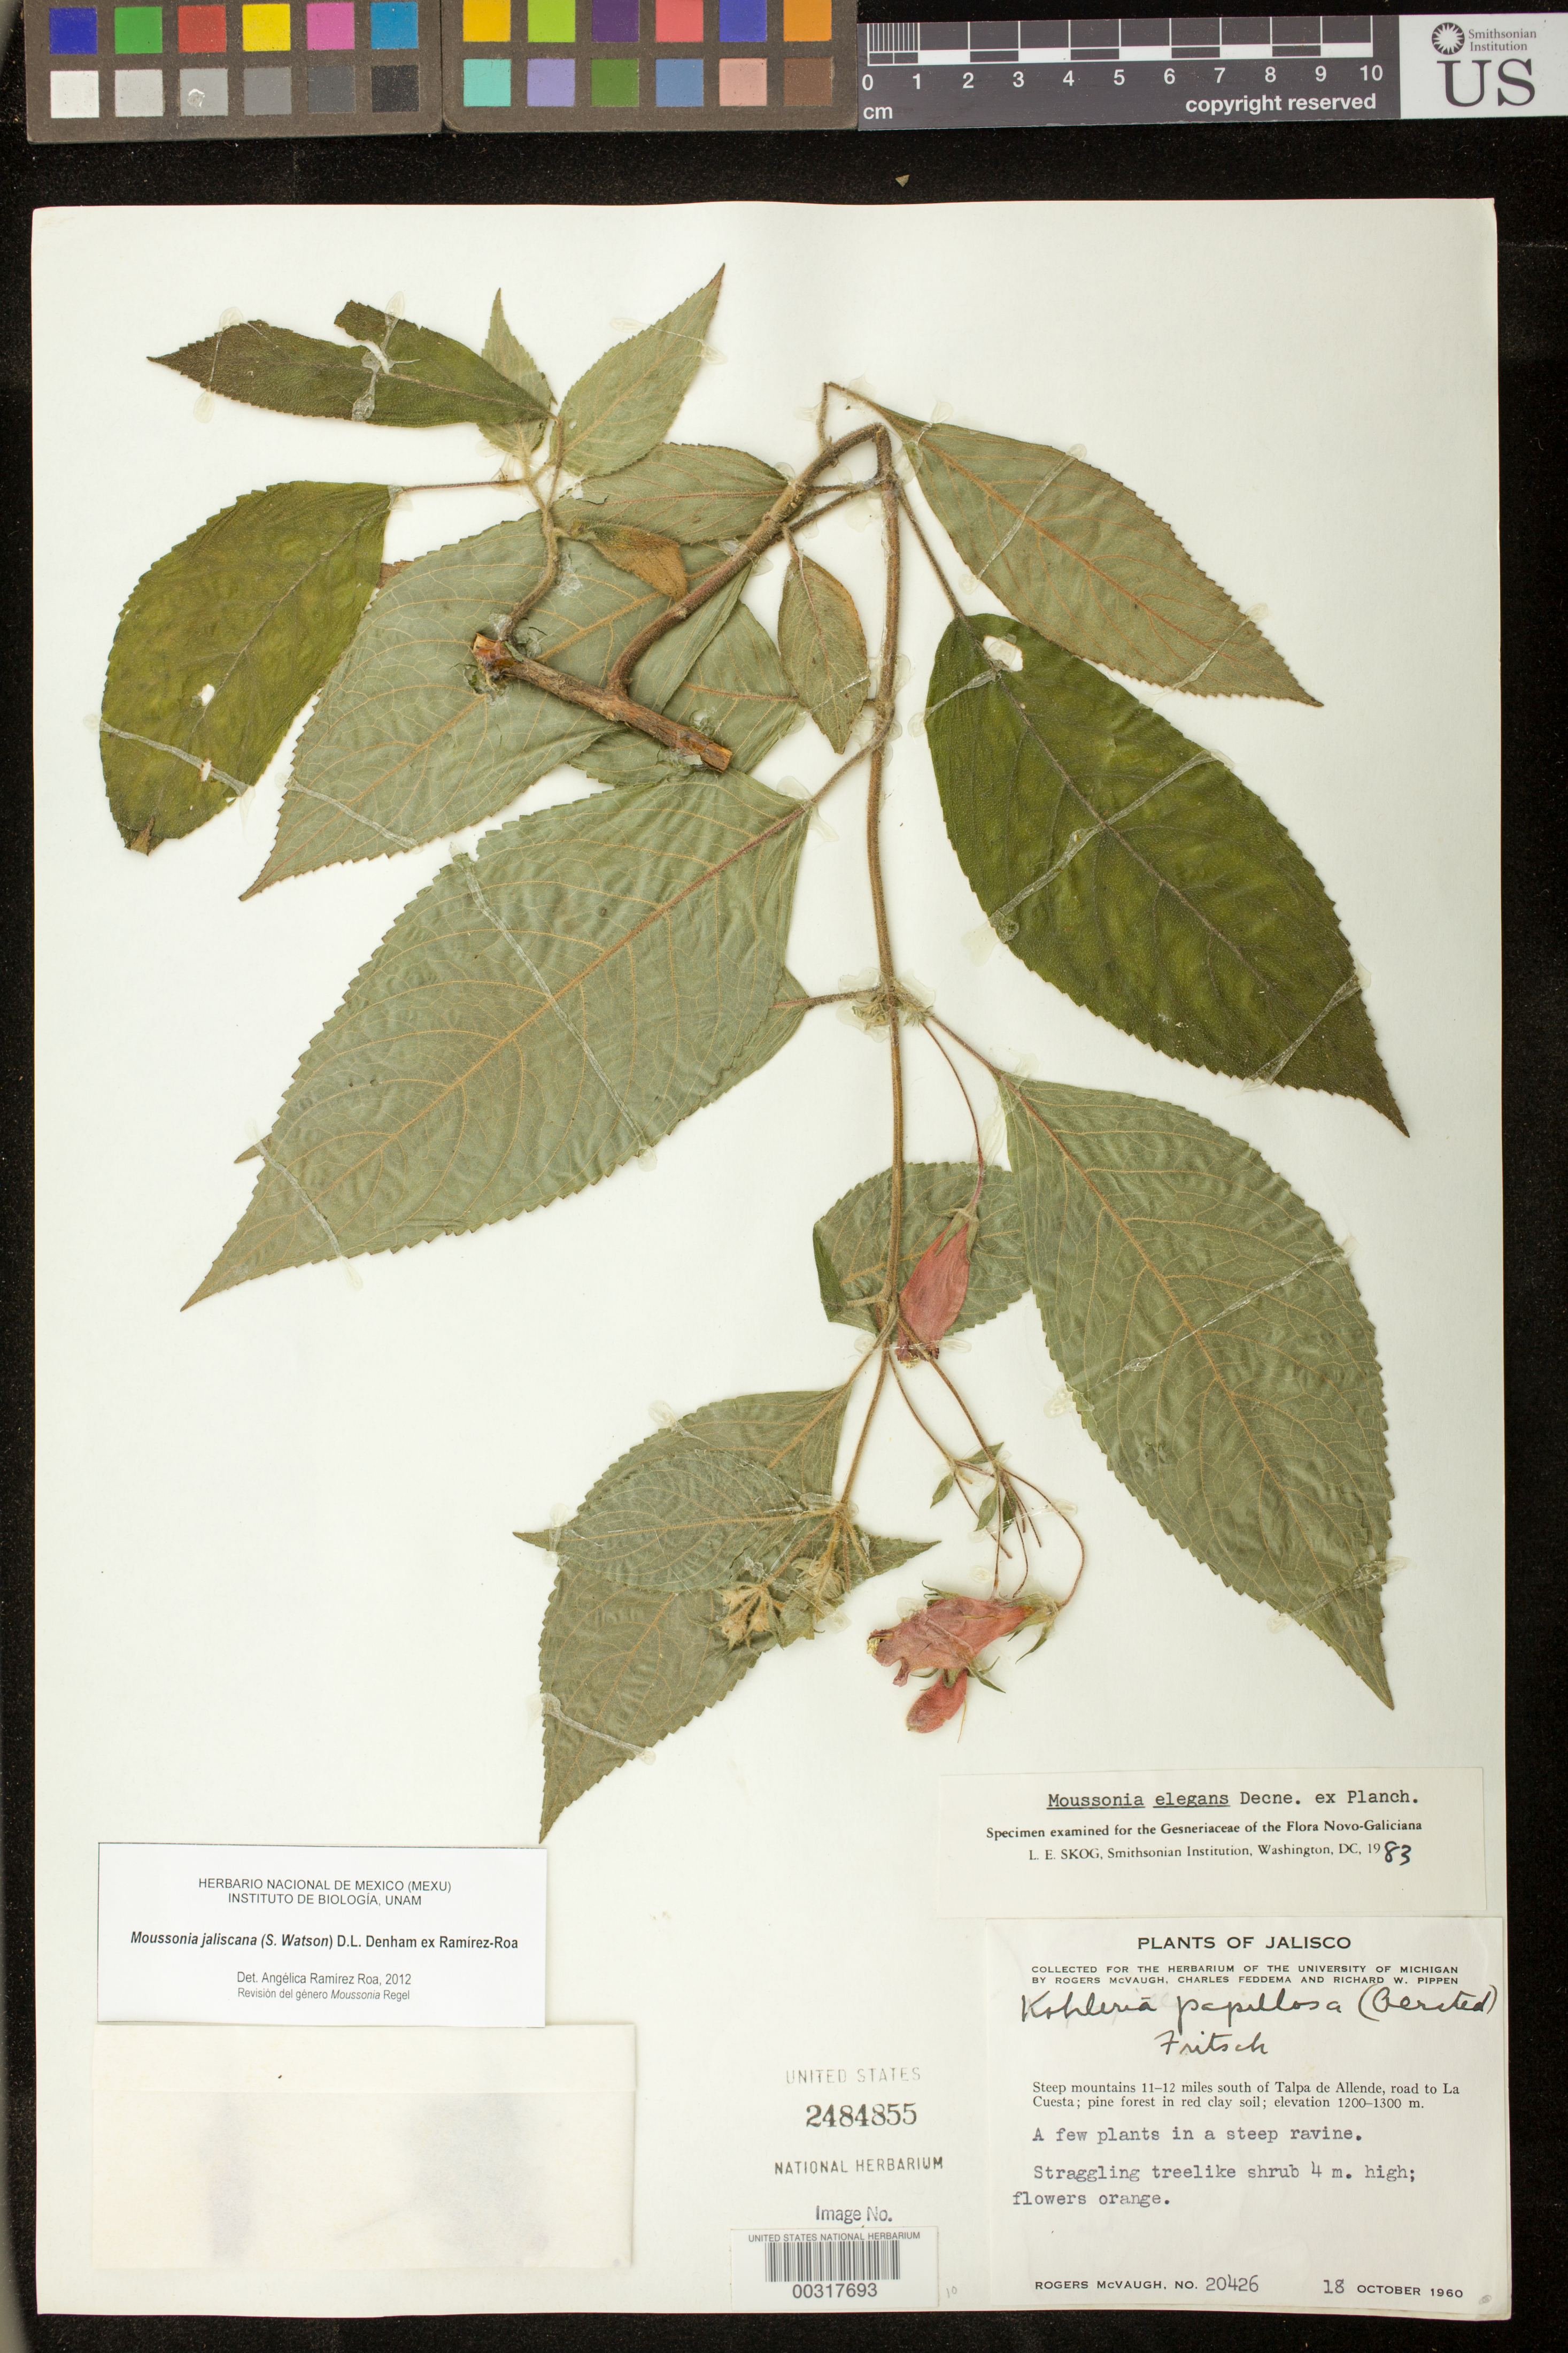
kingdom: Plantae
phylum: Tracheophyta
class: Magnoliopsida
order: Lamiales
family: Gesneriaceae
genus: Moussonia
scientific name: Moussonia jaliscana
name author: (S. Watson) D.L. Denham ex Ram.-Roa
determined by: Ramírez-Roa, A.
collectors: R. McVaugh, C. Feddema & R. W. Pippen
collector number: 20426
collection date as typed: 18 Oct 1960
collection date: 1960-10-18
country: Mexico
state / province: Jalisco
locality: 11-12 mi S of Talpa de Allende, road to La Cuesta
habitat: Steep mountains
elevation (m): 1200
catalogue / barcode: US 2484855